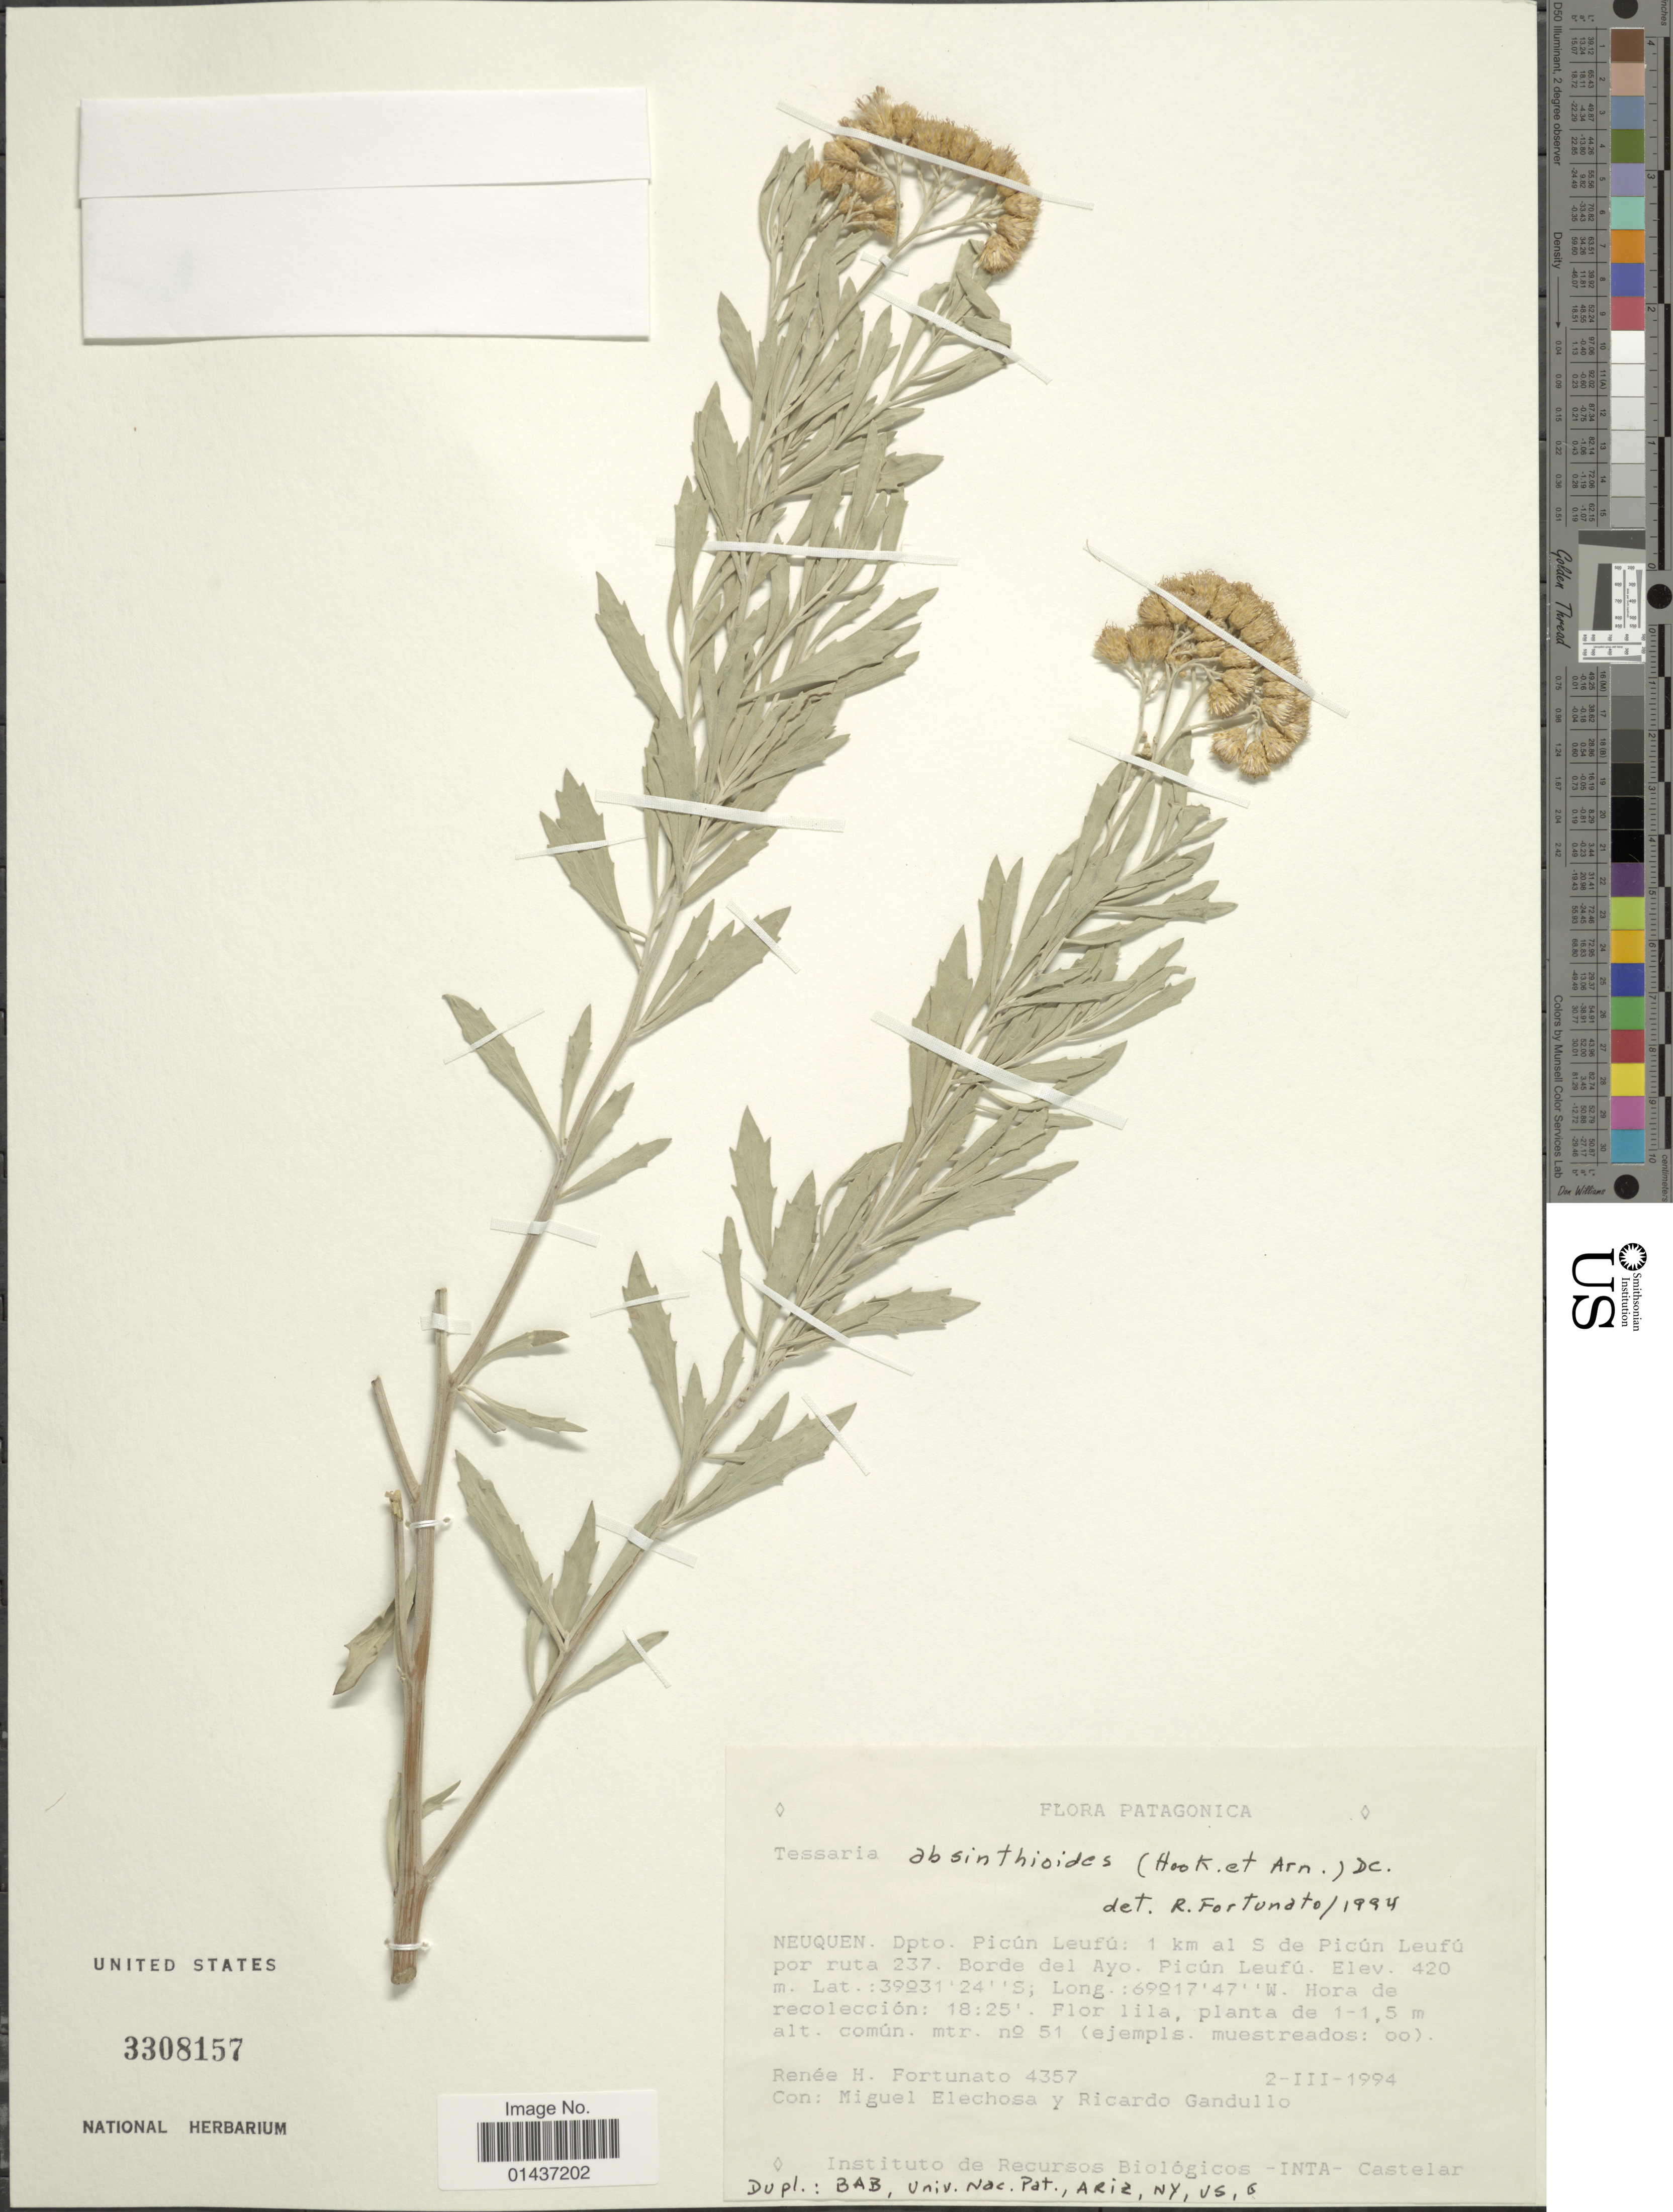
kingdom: Plantae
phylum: Tracheophyta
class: Magnoliopsida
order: Asterales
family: Asteraceae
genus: Tessaria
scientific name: Tessaria absinthioides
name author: (Hook. & Arn.) DC.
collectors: R. H. Fortunato, M. Elechosa & R. Gandullo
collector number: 4357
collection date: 1994-03-02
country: Argentina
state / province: Neuquen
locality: Patagonia, Neuquen. Dpto Picun Leufú: 1 km al S de Picún Leufú por ruta 237. Borde del Ayo. Picún Leufú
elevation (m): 420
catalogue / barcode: US 3308157